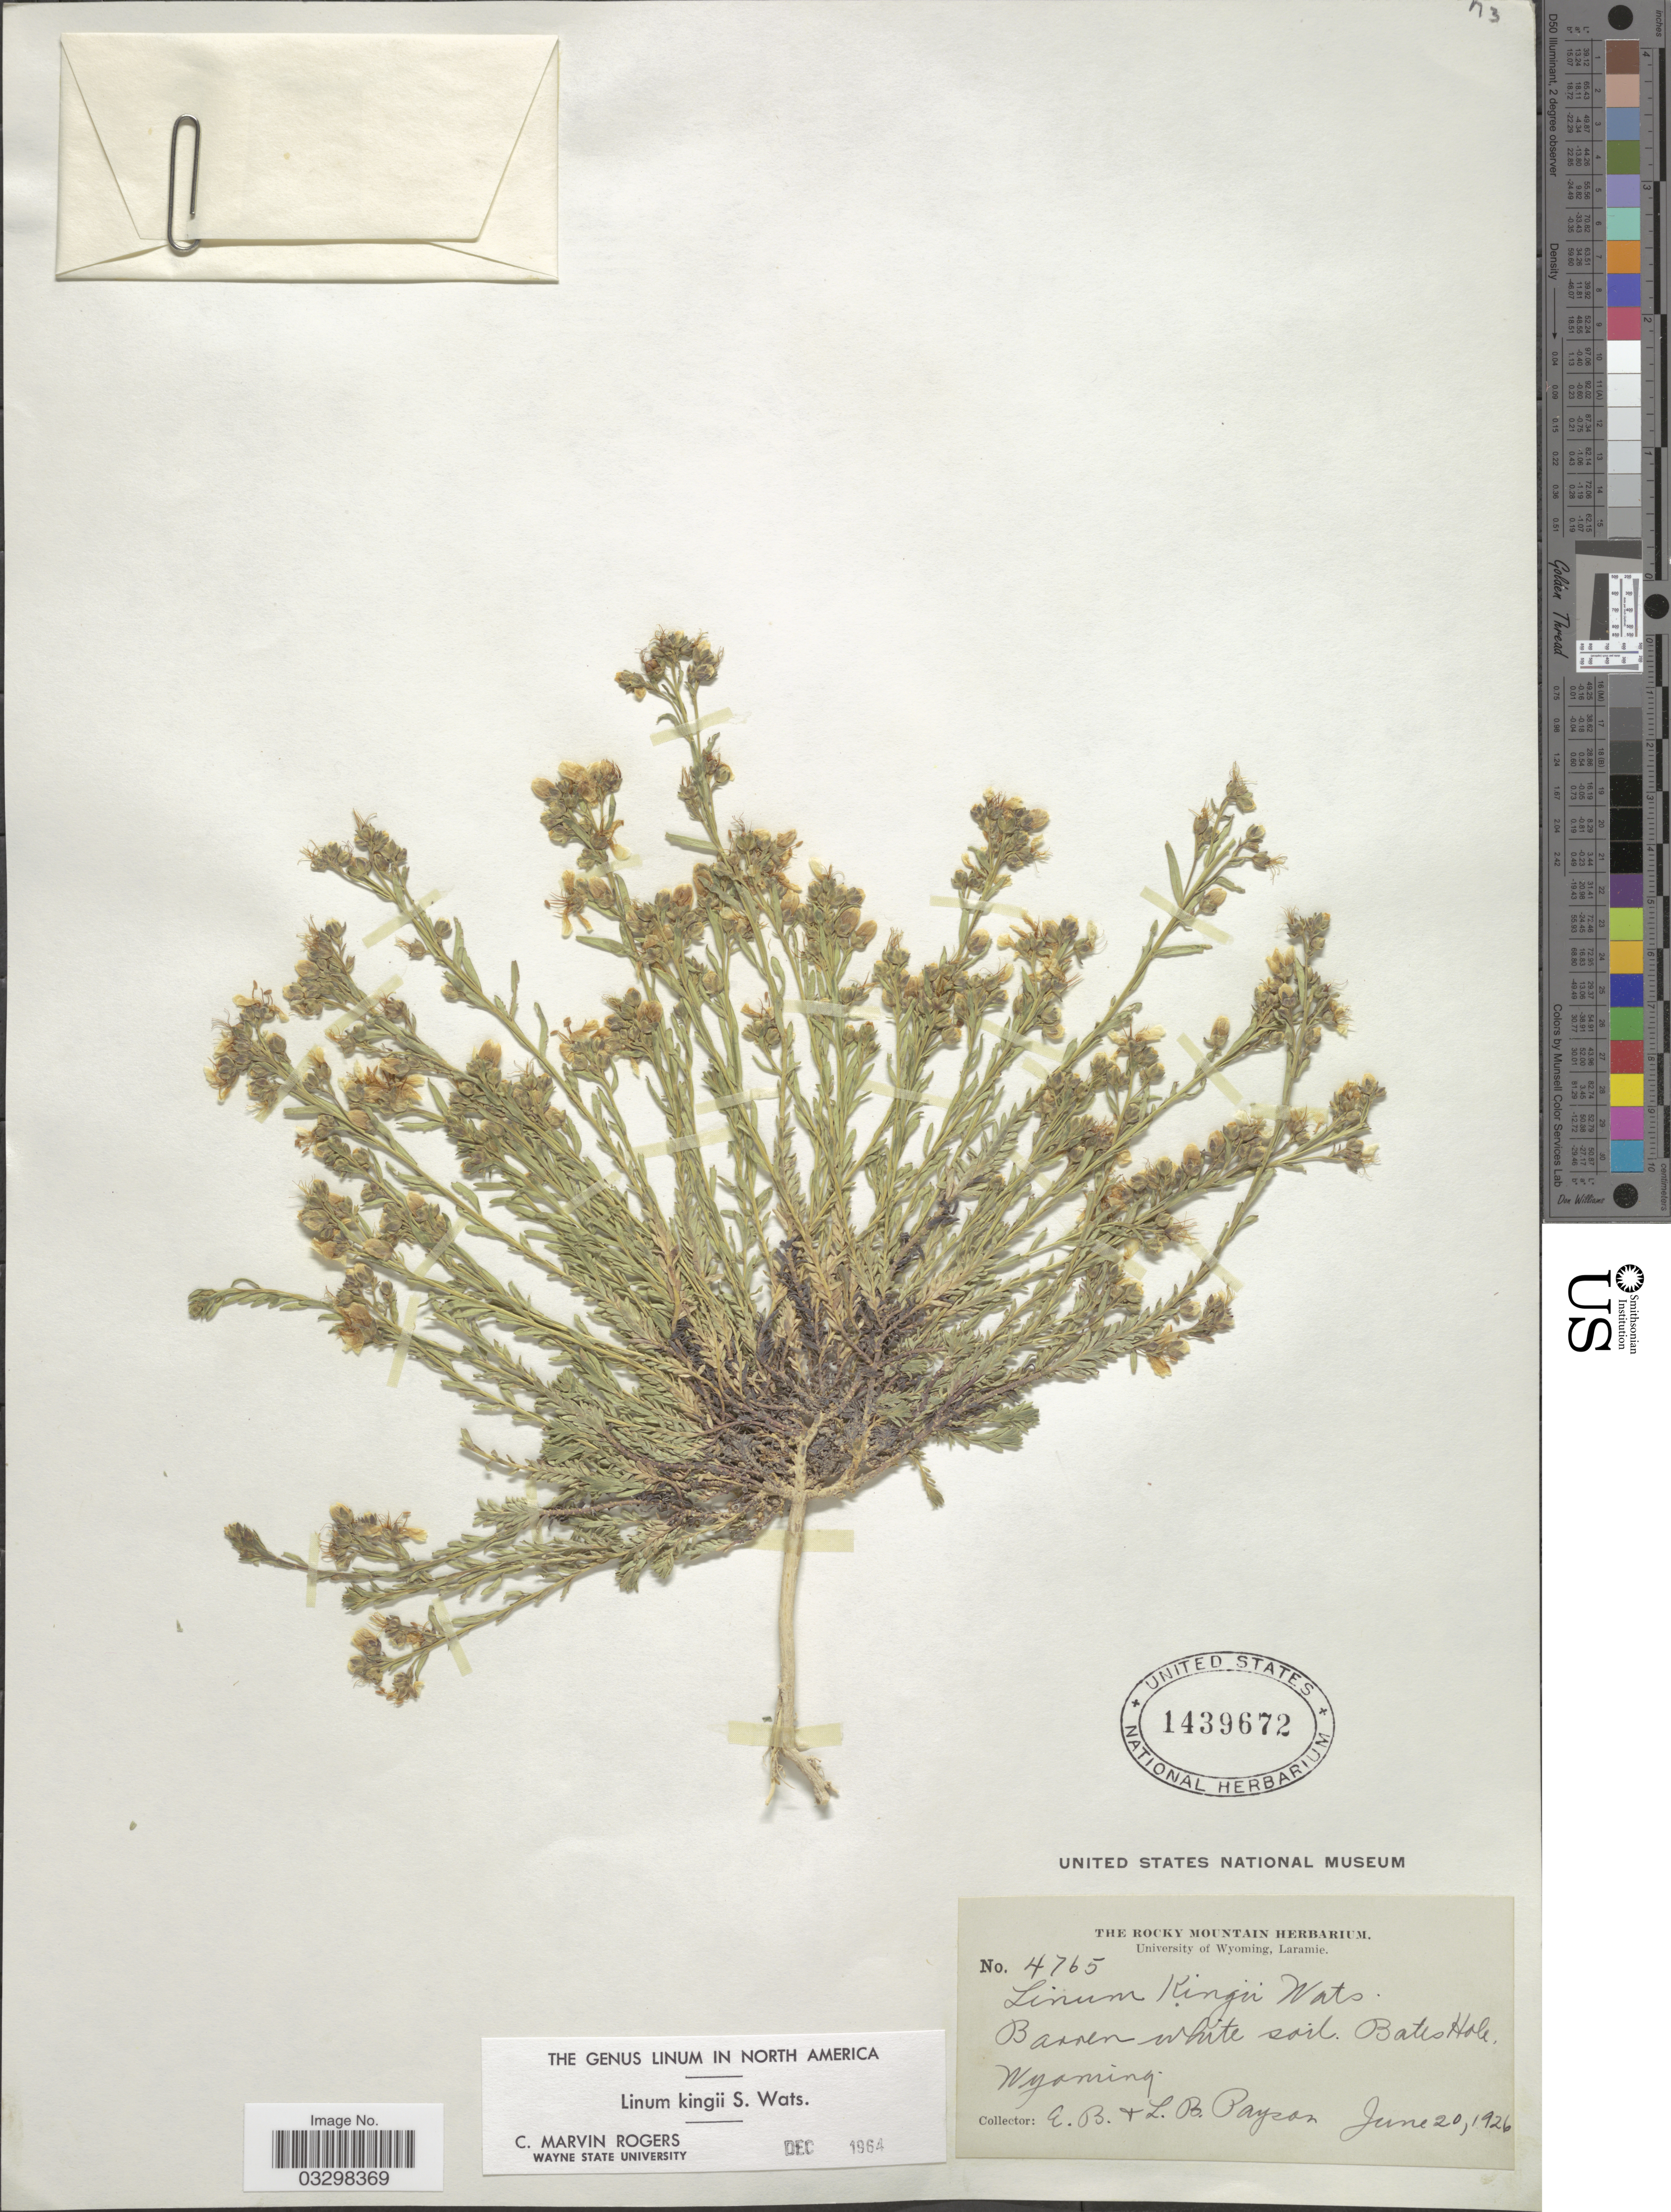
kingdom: Plantae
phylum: Tracheophyta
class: Magnoliopsida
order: Apiales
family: Apiaceae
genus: Selinum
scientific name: Selinum kingii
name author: S. Watson in C. King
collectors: E. B. Payson & L. Payson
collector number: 4765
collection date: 1926-06-20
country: United States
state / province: Wyoming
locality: Barren white soil. Bates Hole.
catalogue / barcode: US 1439672